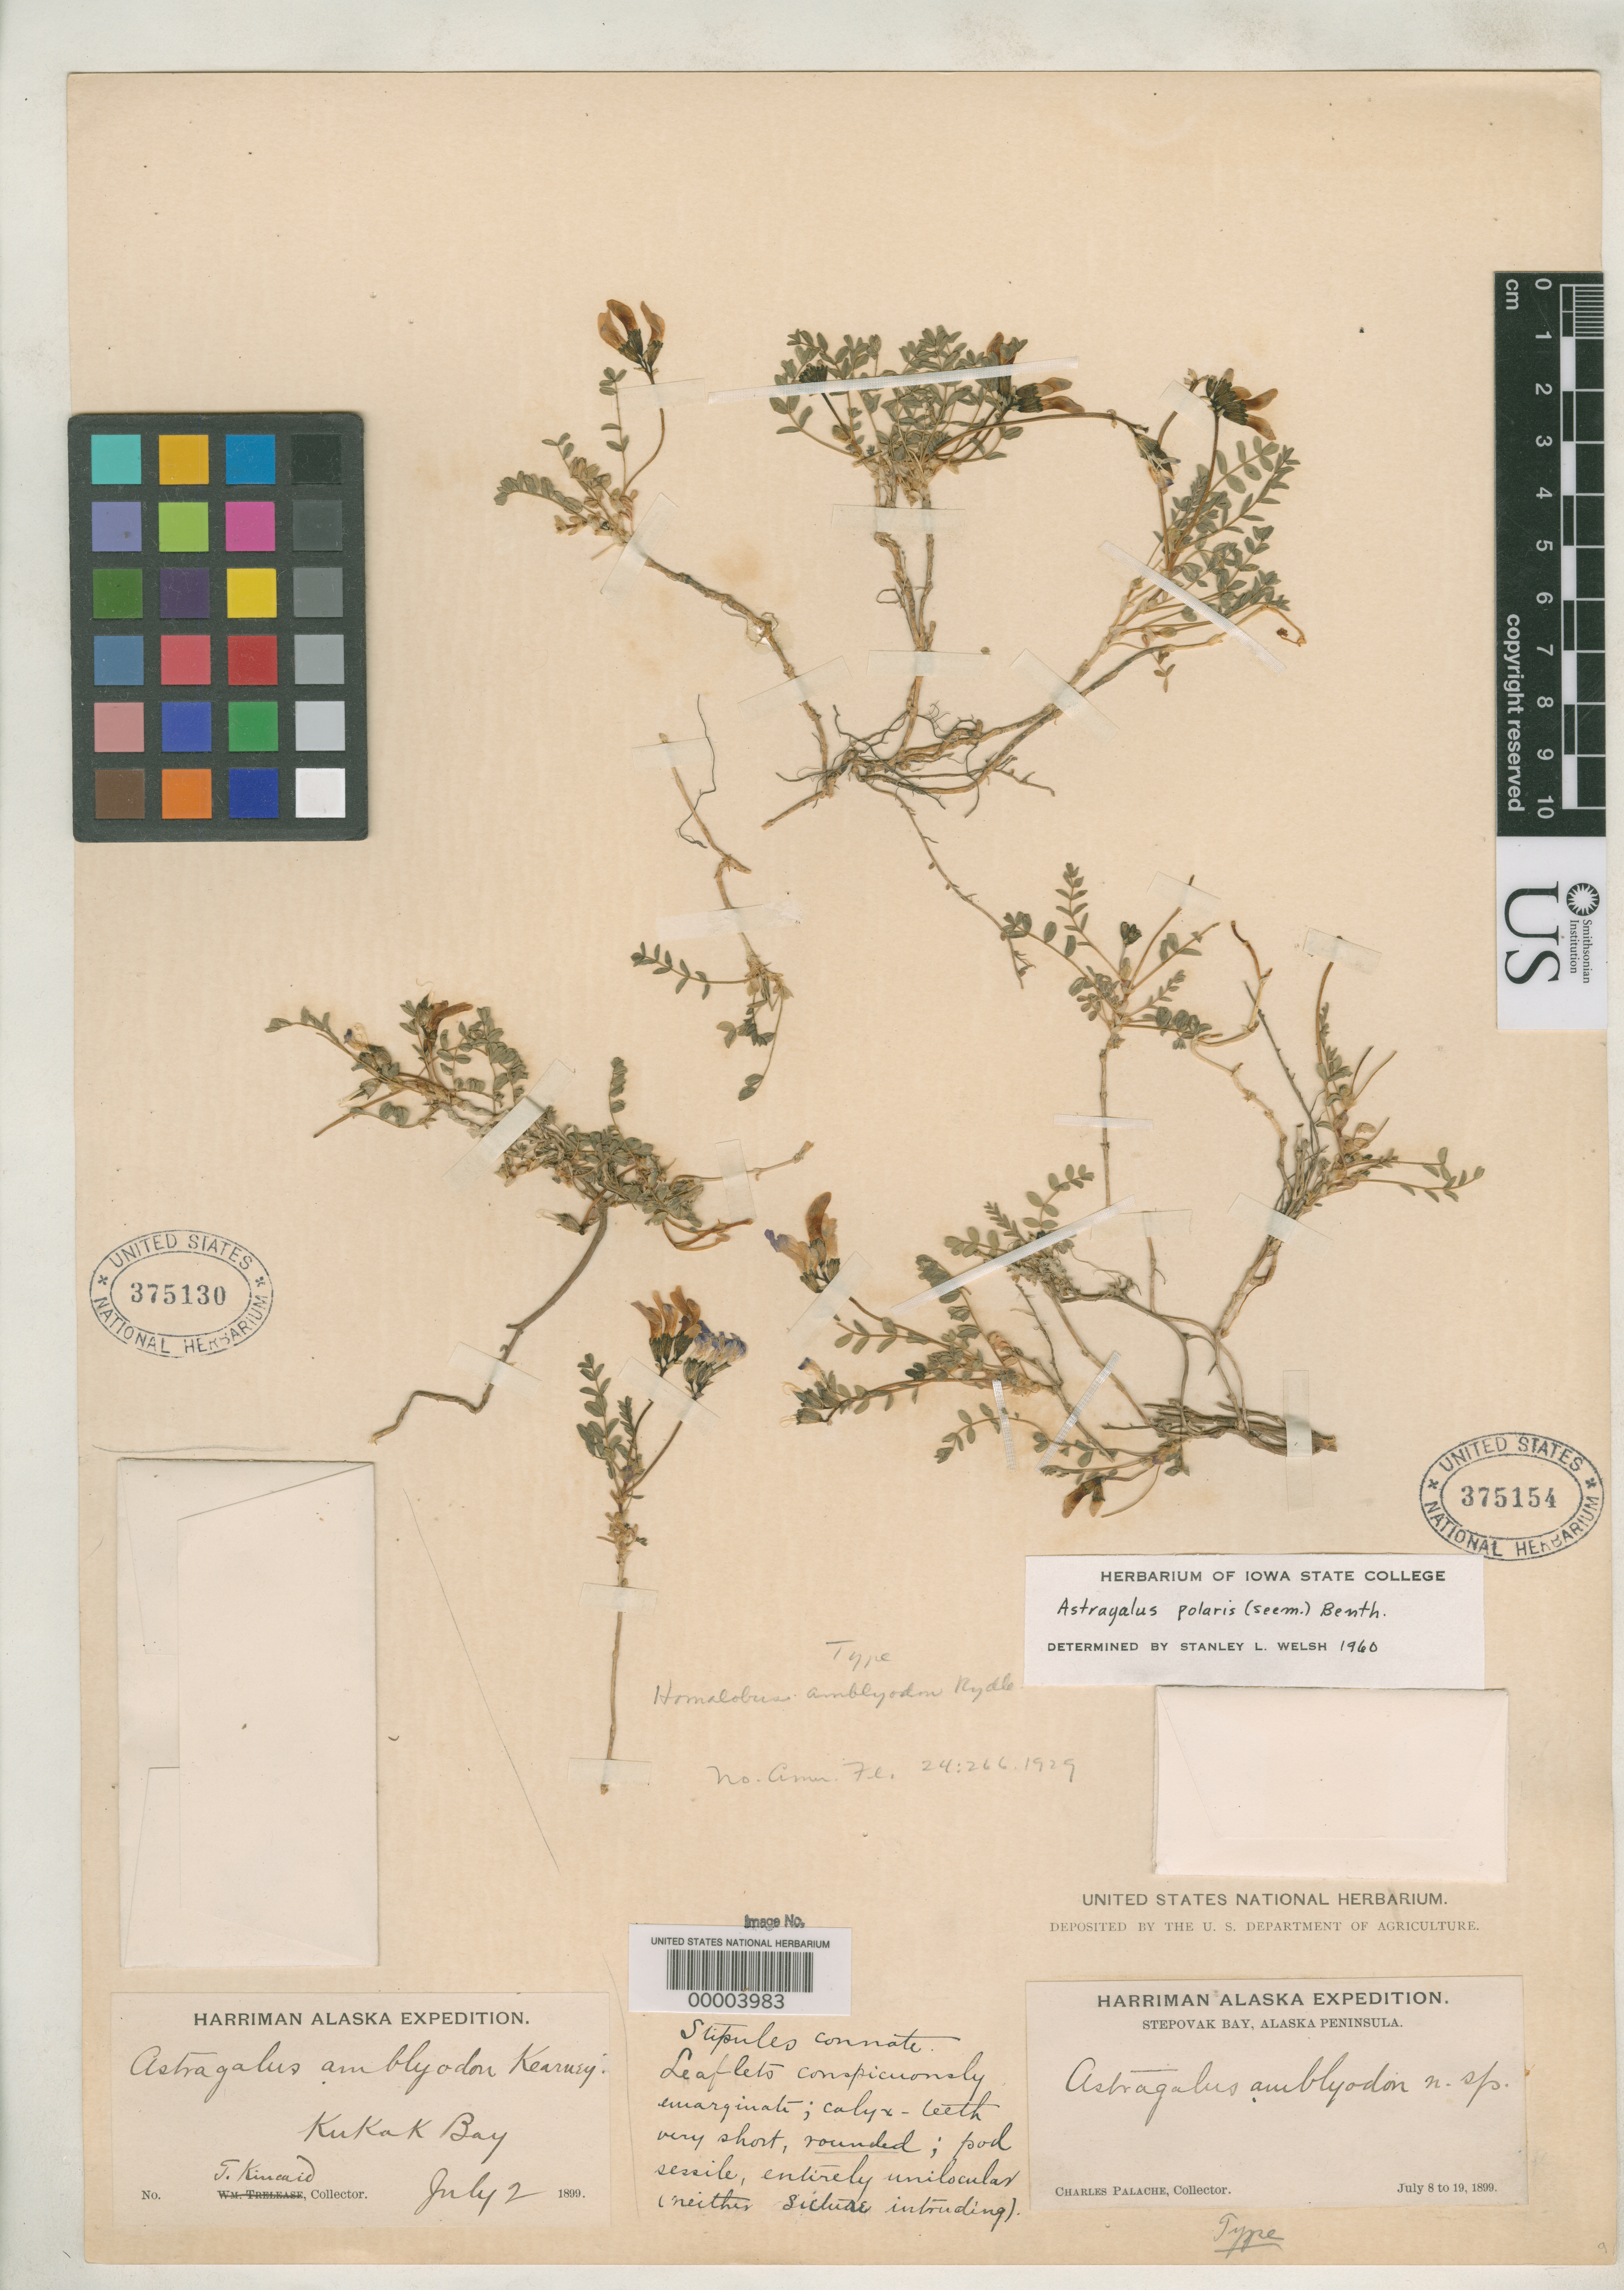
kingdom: Plantae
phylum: Tracheophyta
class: Magnoliopsida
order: Fabales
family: Fabaceae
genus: Homalobus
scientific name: Homalobus amblyodon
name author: Rydb.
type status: Holotype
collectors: C. Palache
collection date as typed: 08 Jul 1899 to 19 Jul 1899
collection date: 1899-07-08/1899-07-19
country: United States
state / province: Alaska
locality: Stepocak Bay, Kukak Bay.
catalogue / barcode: US 375154